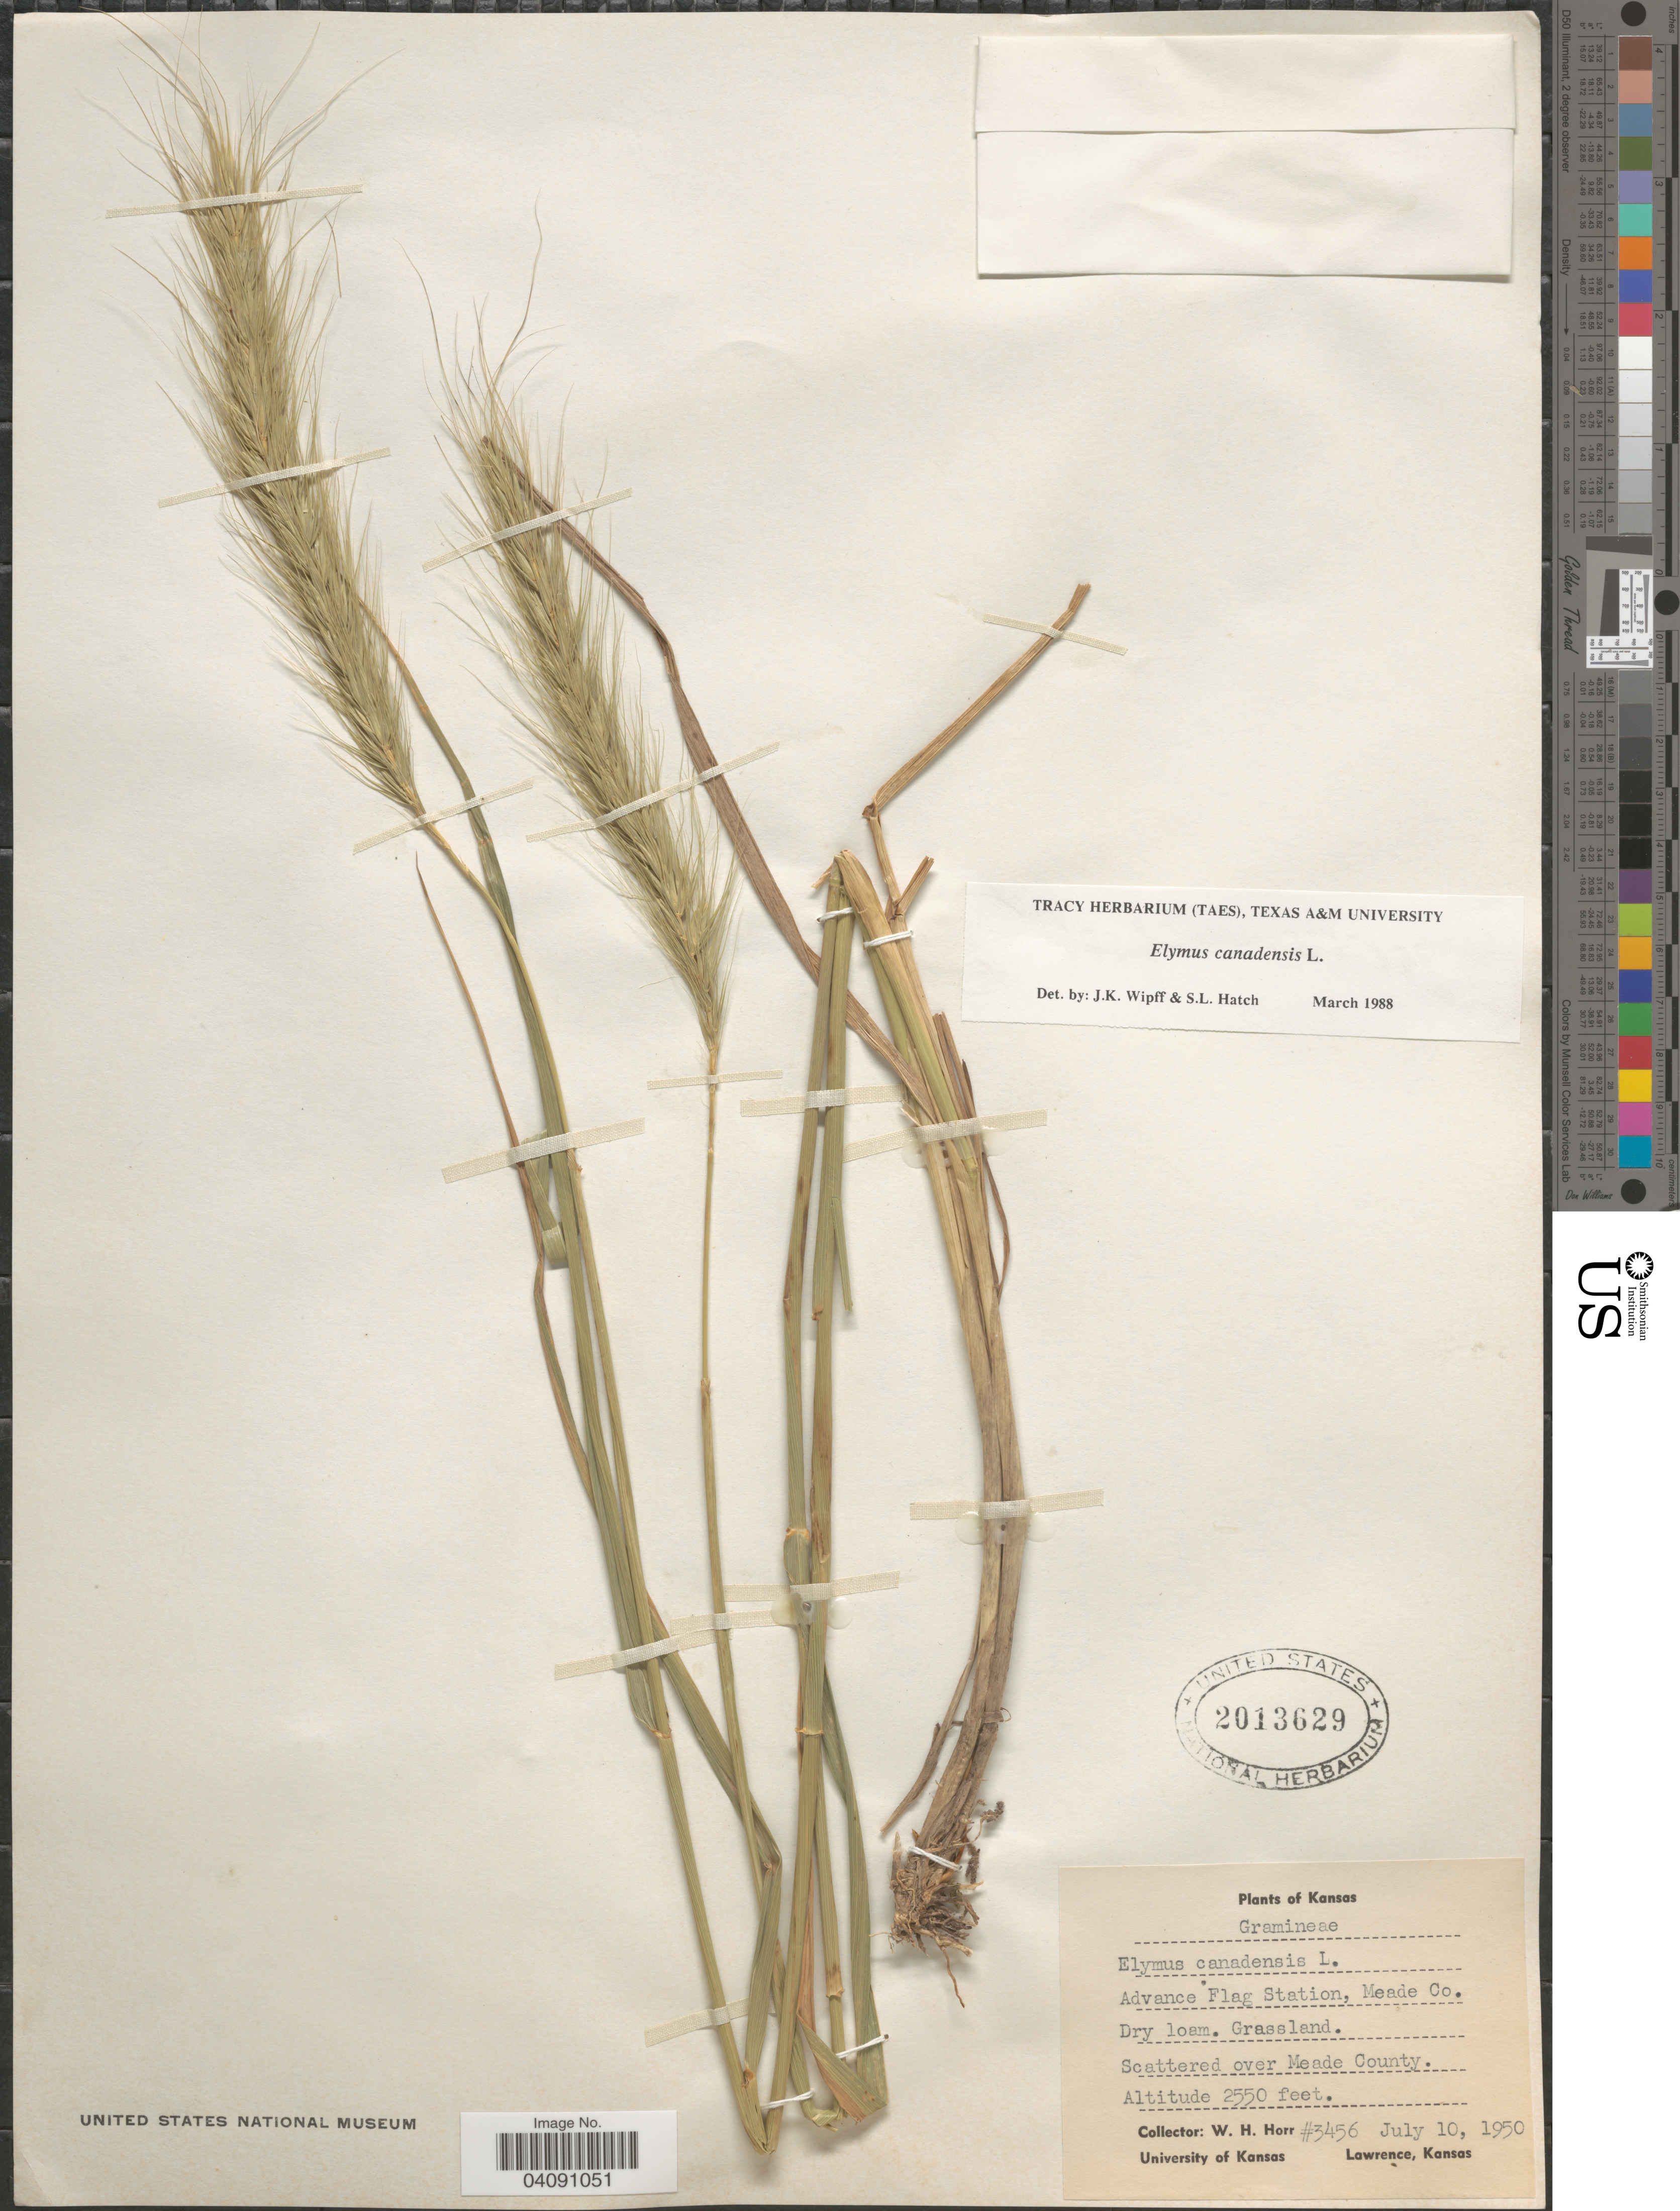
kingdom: Plantae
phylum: Tracheophyta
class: Liliopsida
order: Poales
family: Poaceae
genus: Elymus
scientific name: Elymus canadensis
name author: L.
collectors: W. H. Horr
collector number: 3456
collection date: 1950-07-10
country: United States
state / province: Kansas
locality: Advance Flag Station, Meade Co. Scattered over Meade County.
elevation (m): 777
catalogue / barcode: US 2013629